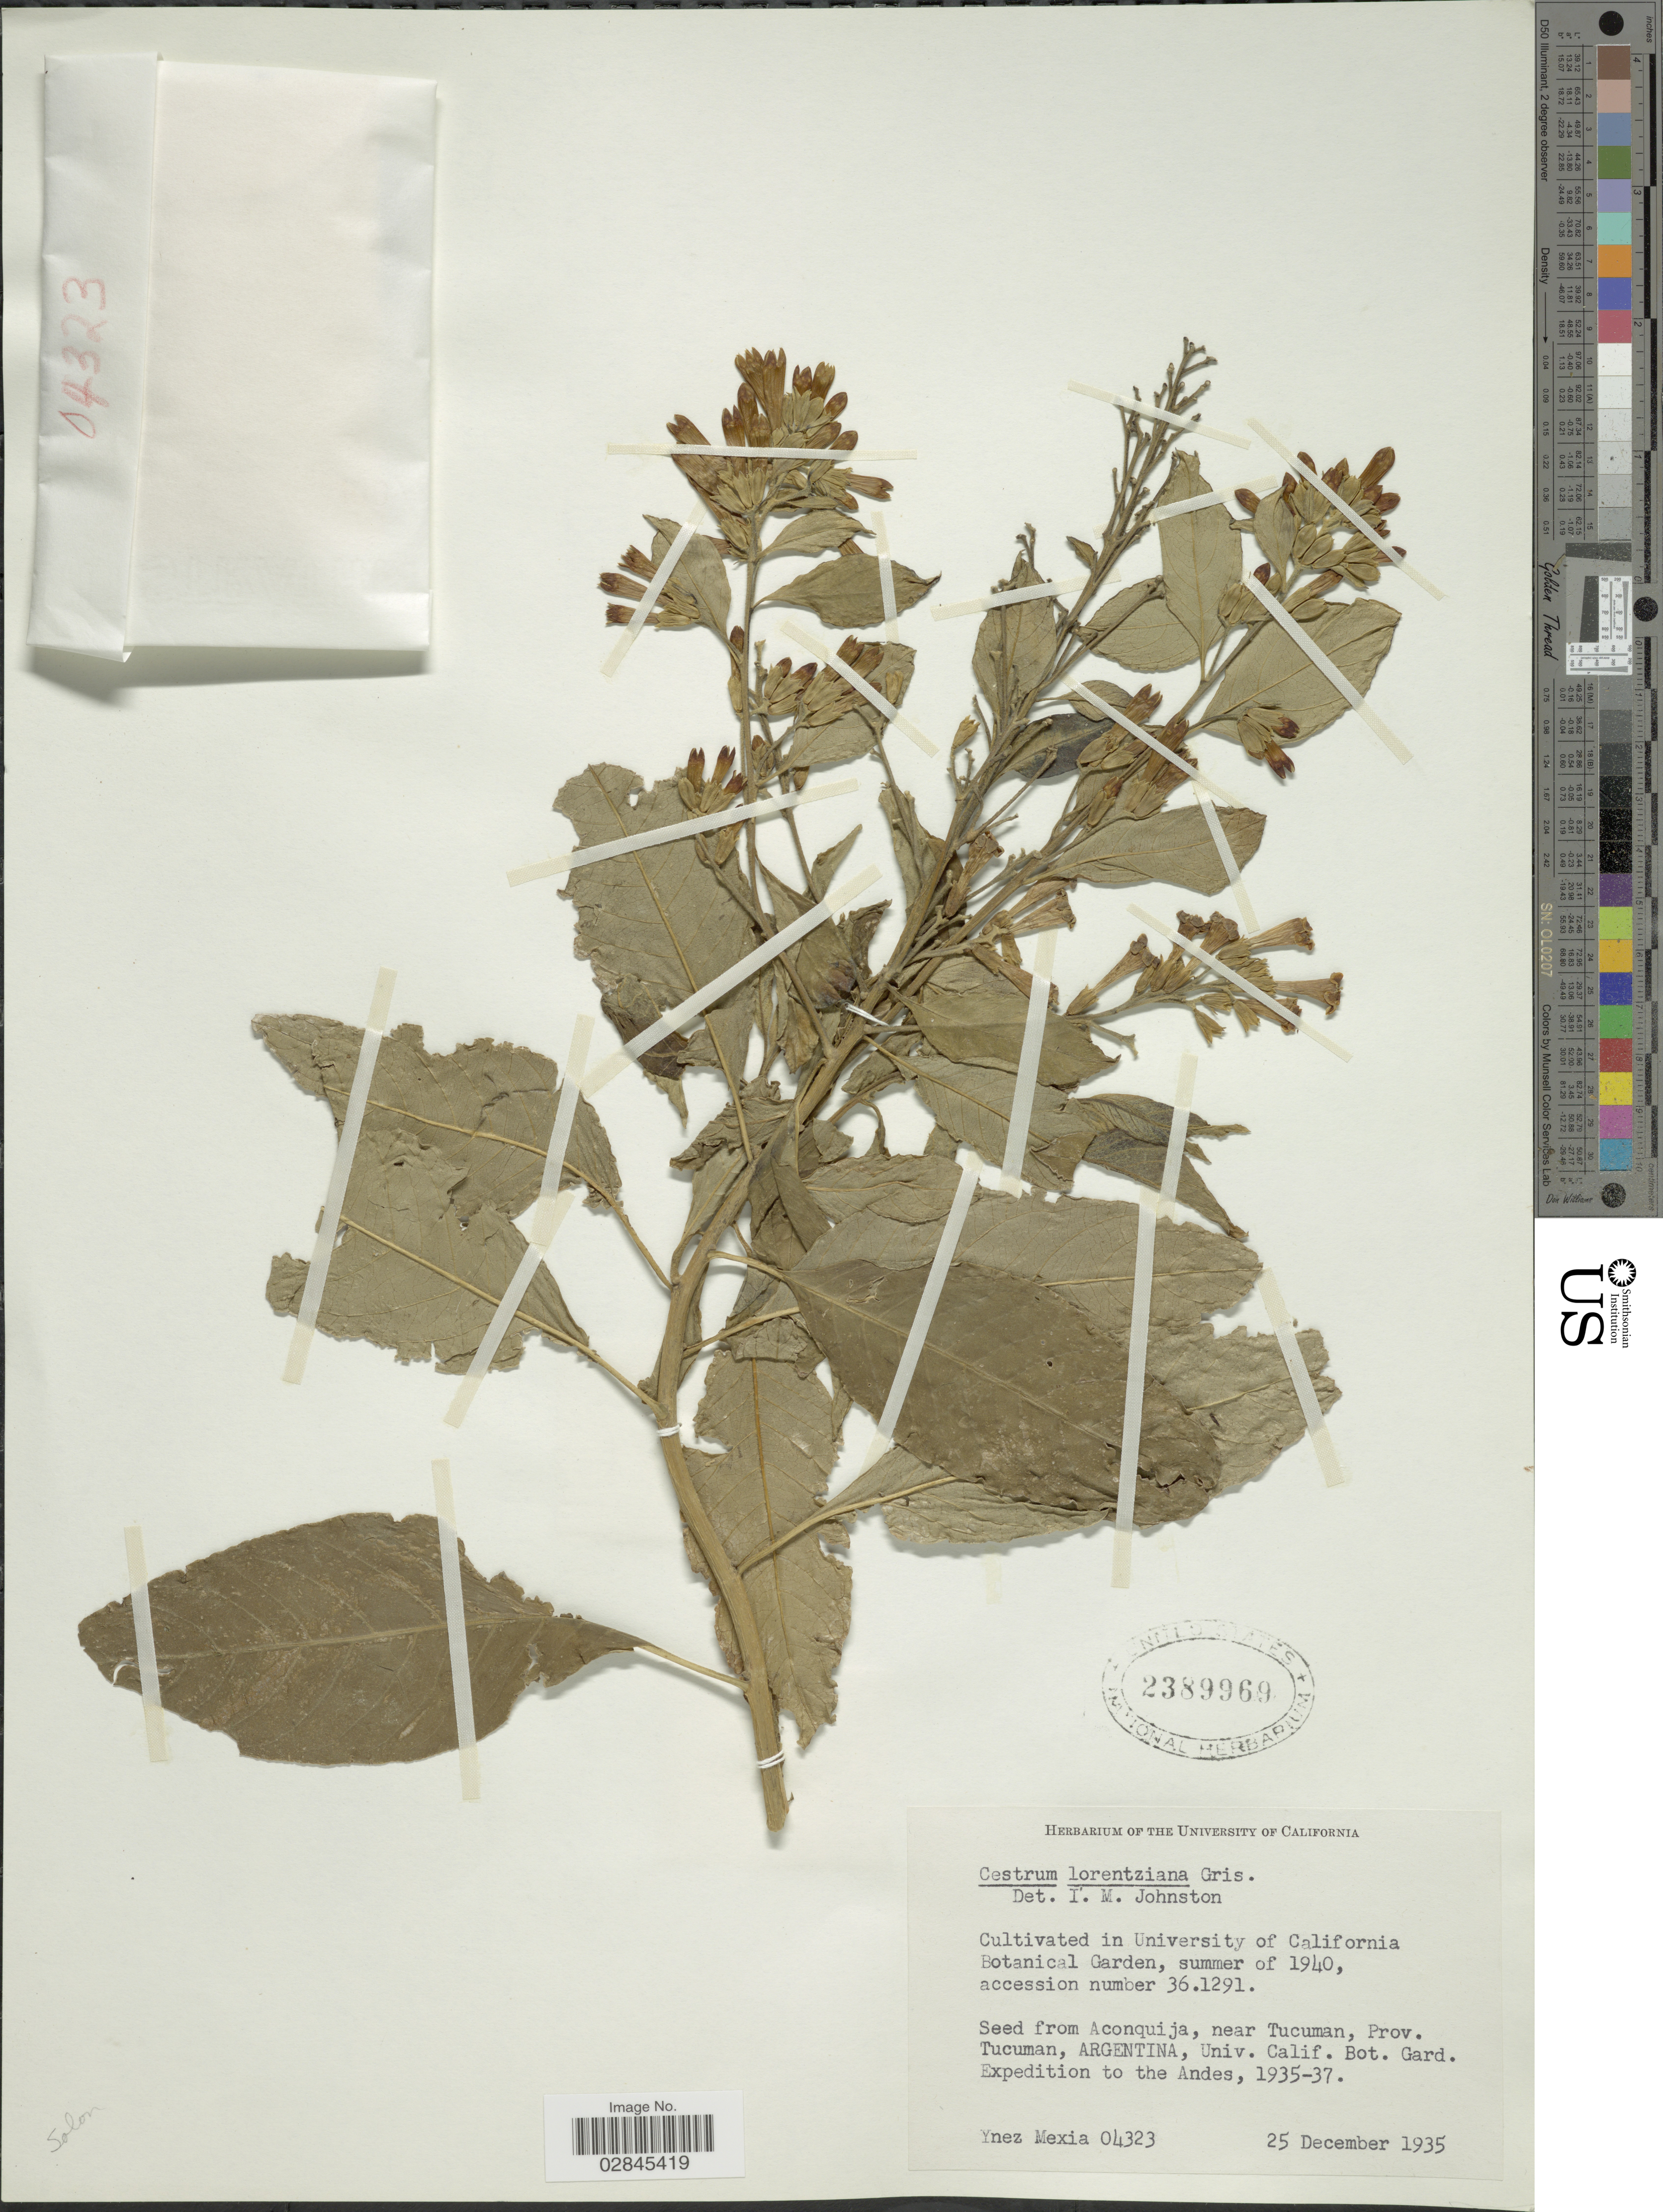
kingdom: Plantae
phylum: Tracheophyta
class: Magnoliopsida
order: Solanales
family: Solanaceae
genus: Cestrum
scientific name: Cestrum lorentzianum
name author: Griseb.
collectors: Y. Mexia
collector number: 04323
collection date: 1935-12-25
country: United States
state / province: California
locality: University of California Botanical Garden.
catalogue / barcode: US 2389969